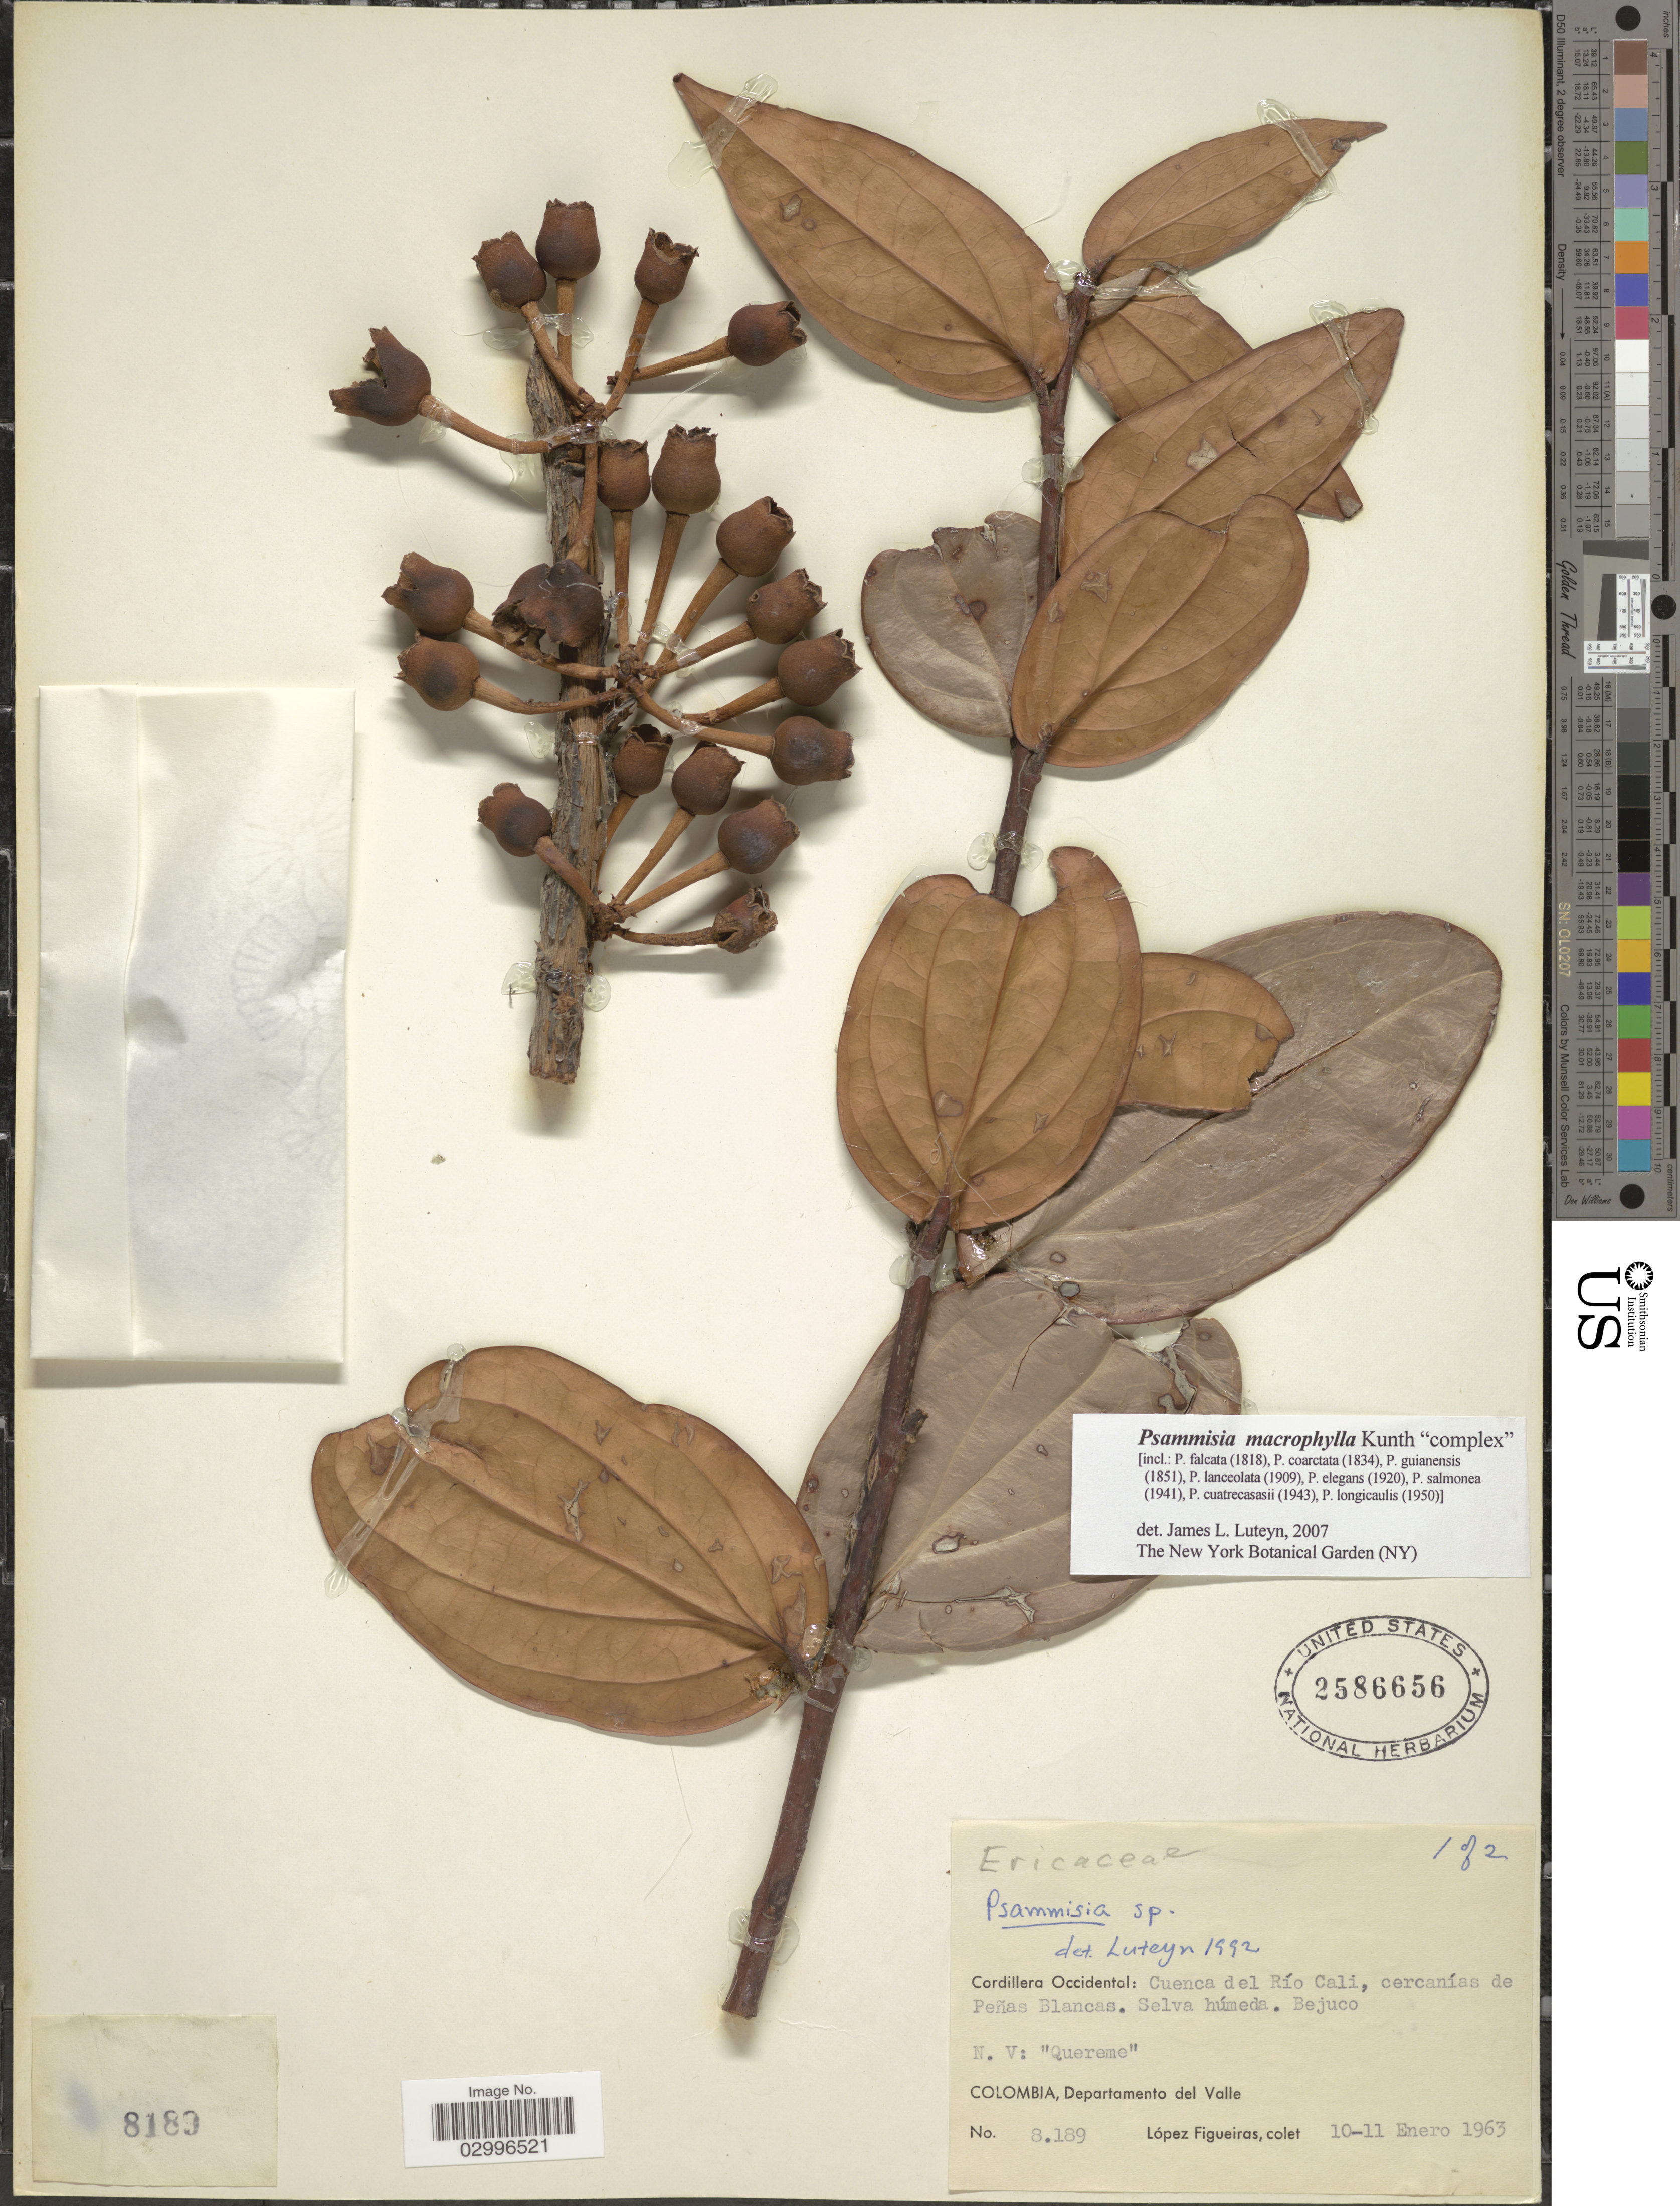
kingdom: Plantae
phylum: Tracheophyta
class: Magnoliopsida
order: Ericales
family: Ericaceae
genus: Psammisia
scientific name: Psammisia macrophylla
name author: (Kunth) Klotzsch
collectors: M. López Figueiras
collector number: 8189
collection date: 1963-01-10/1963-01-11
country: Colombia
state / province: Valle del Cauca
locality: Cordillera Occidental: Cuenca del Río Cali, cercanías de Peñas Blancas.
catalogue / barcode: US 2586656